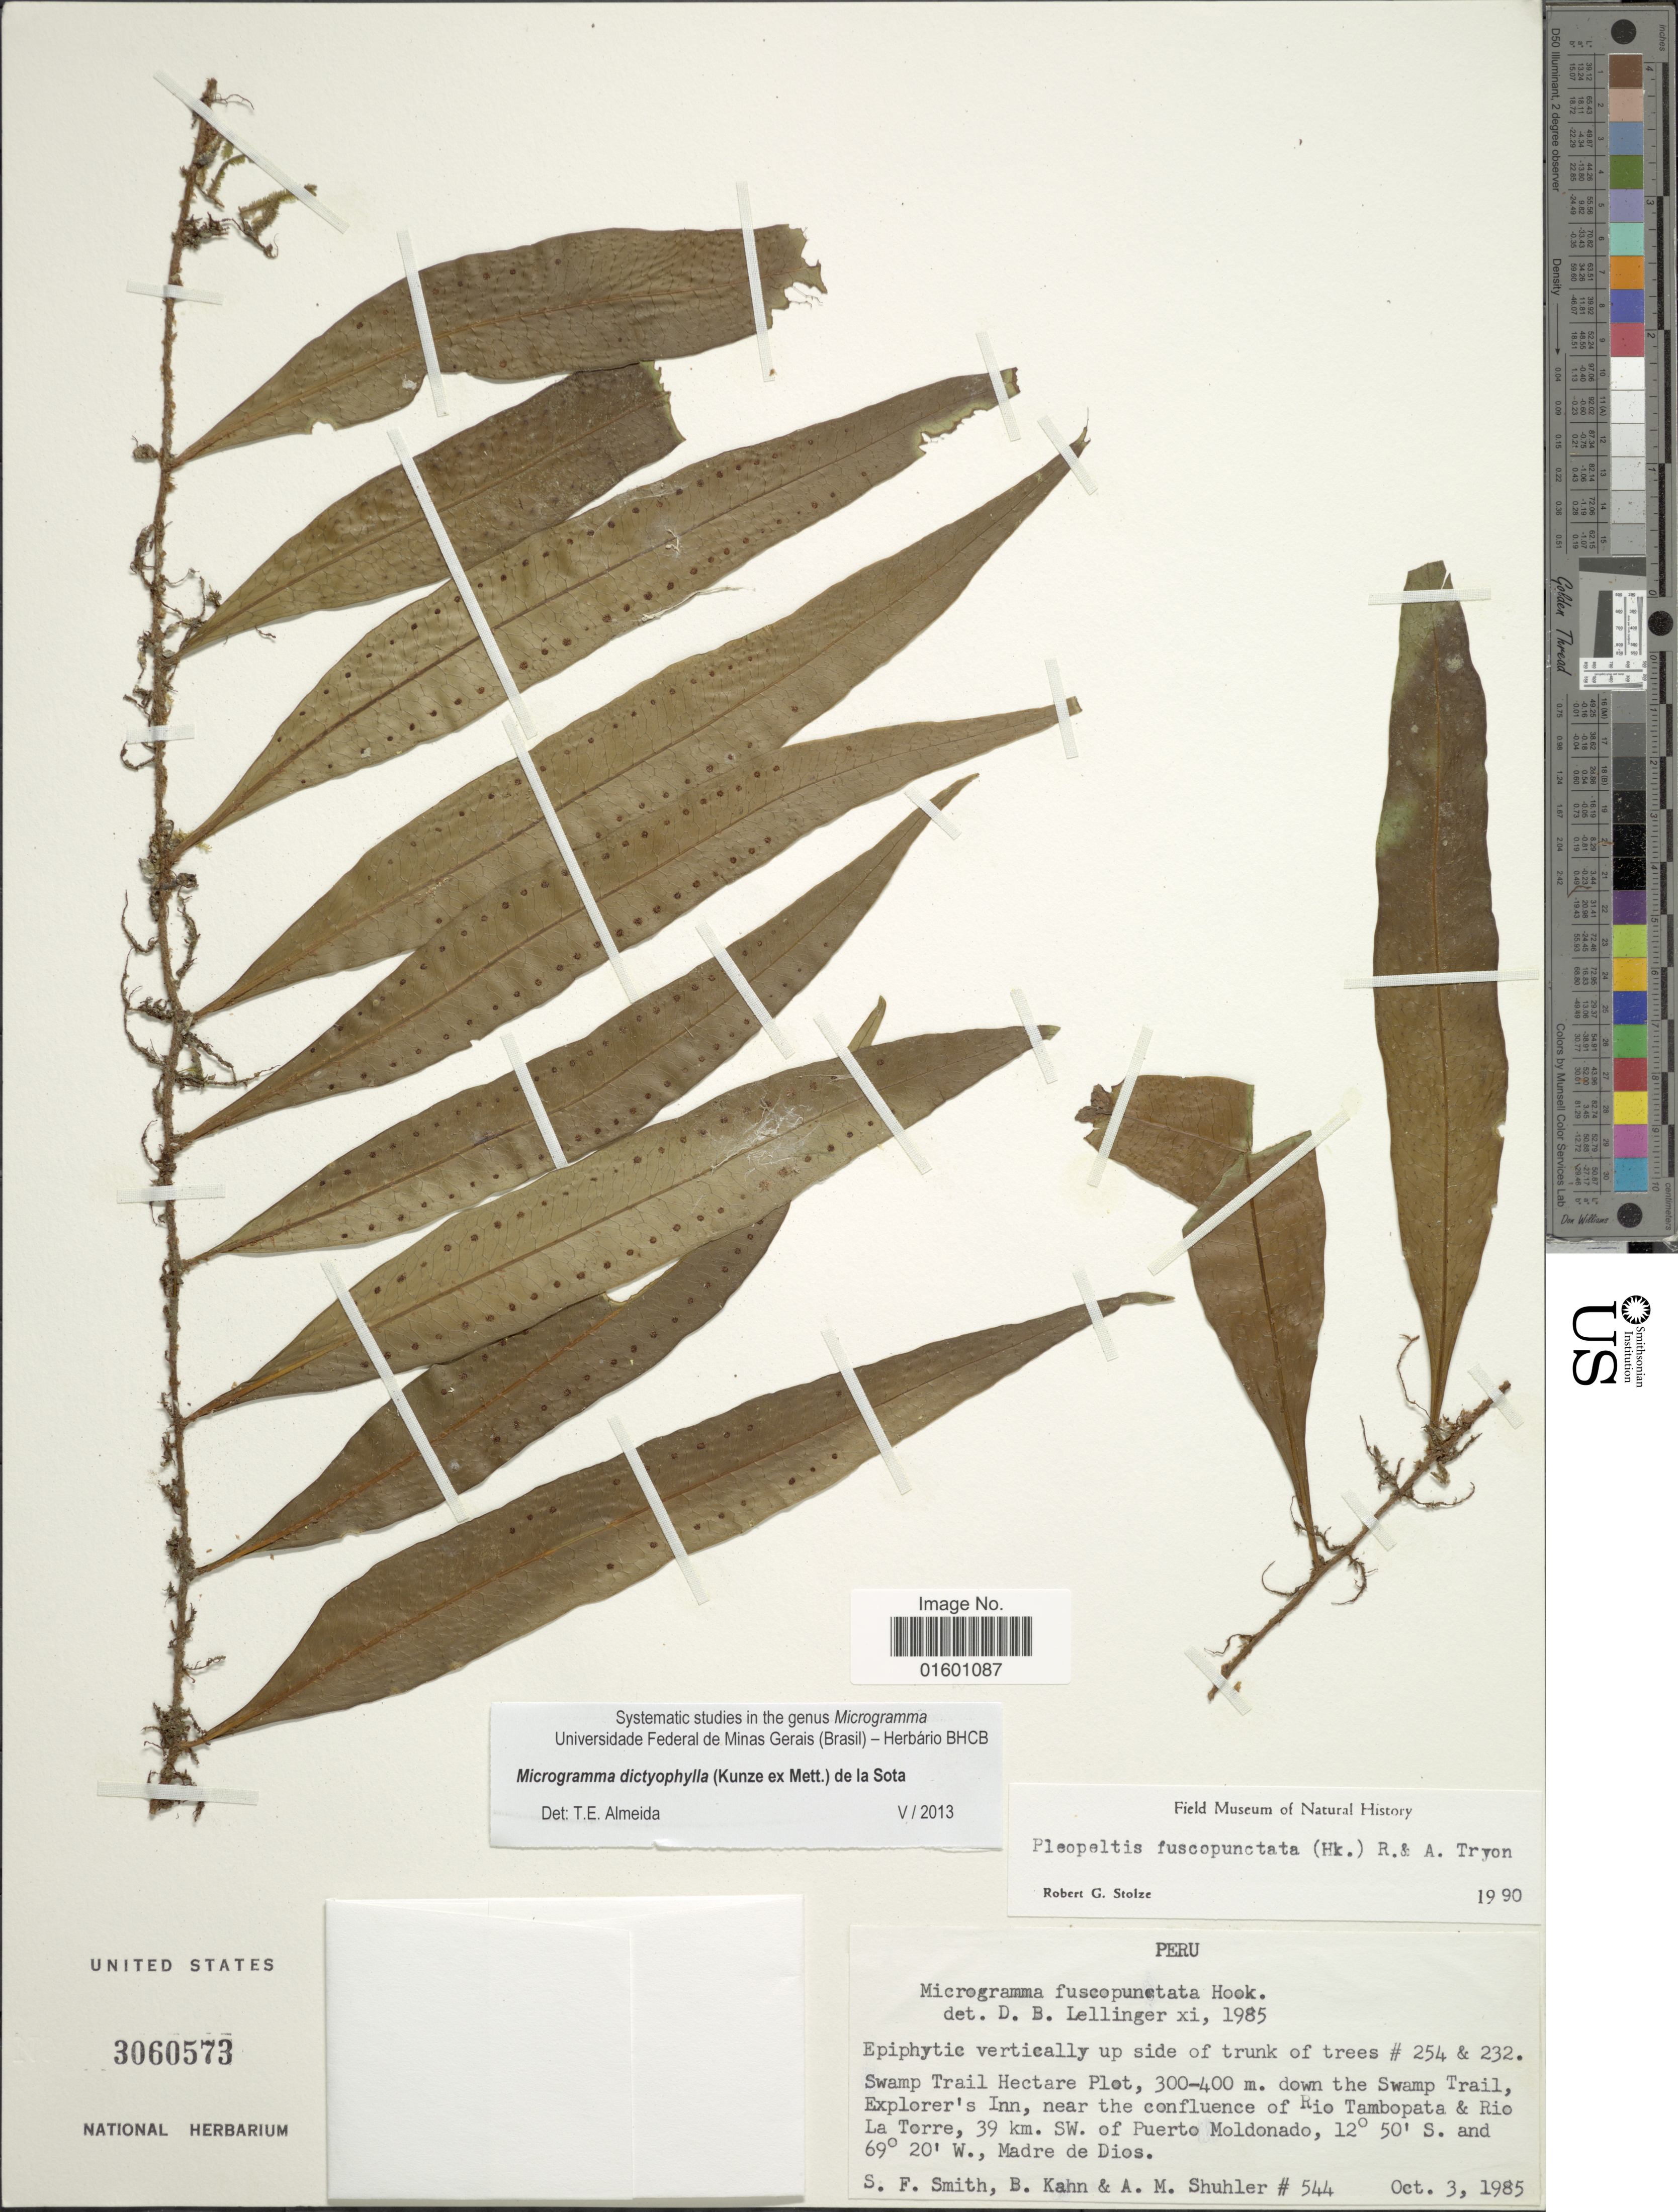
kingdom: Plantae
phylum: Tracheophyta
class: Polypodiopsida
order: Polypodiales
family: Polypodiaceae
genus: Microgramma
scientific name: Microgramma dictyophylla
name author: (Kunze ex Mett.) de la Sota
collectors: S.F. Smith, B. Kahn & A. Shuhler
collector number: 544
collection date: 1985-10-03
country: Peru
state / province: Madre de Dios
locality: Swamp Trail Hectare Plot. down the Swamp Trail, Explorer's Inn, near the confluence of Rio Tambopata & Rio La Torre, 39 km. SW. of Puerto Moldonado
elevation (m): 300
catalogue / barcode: US 3060573